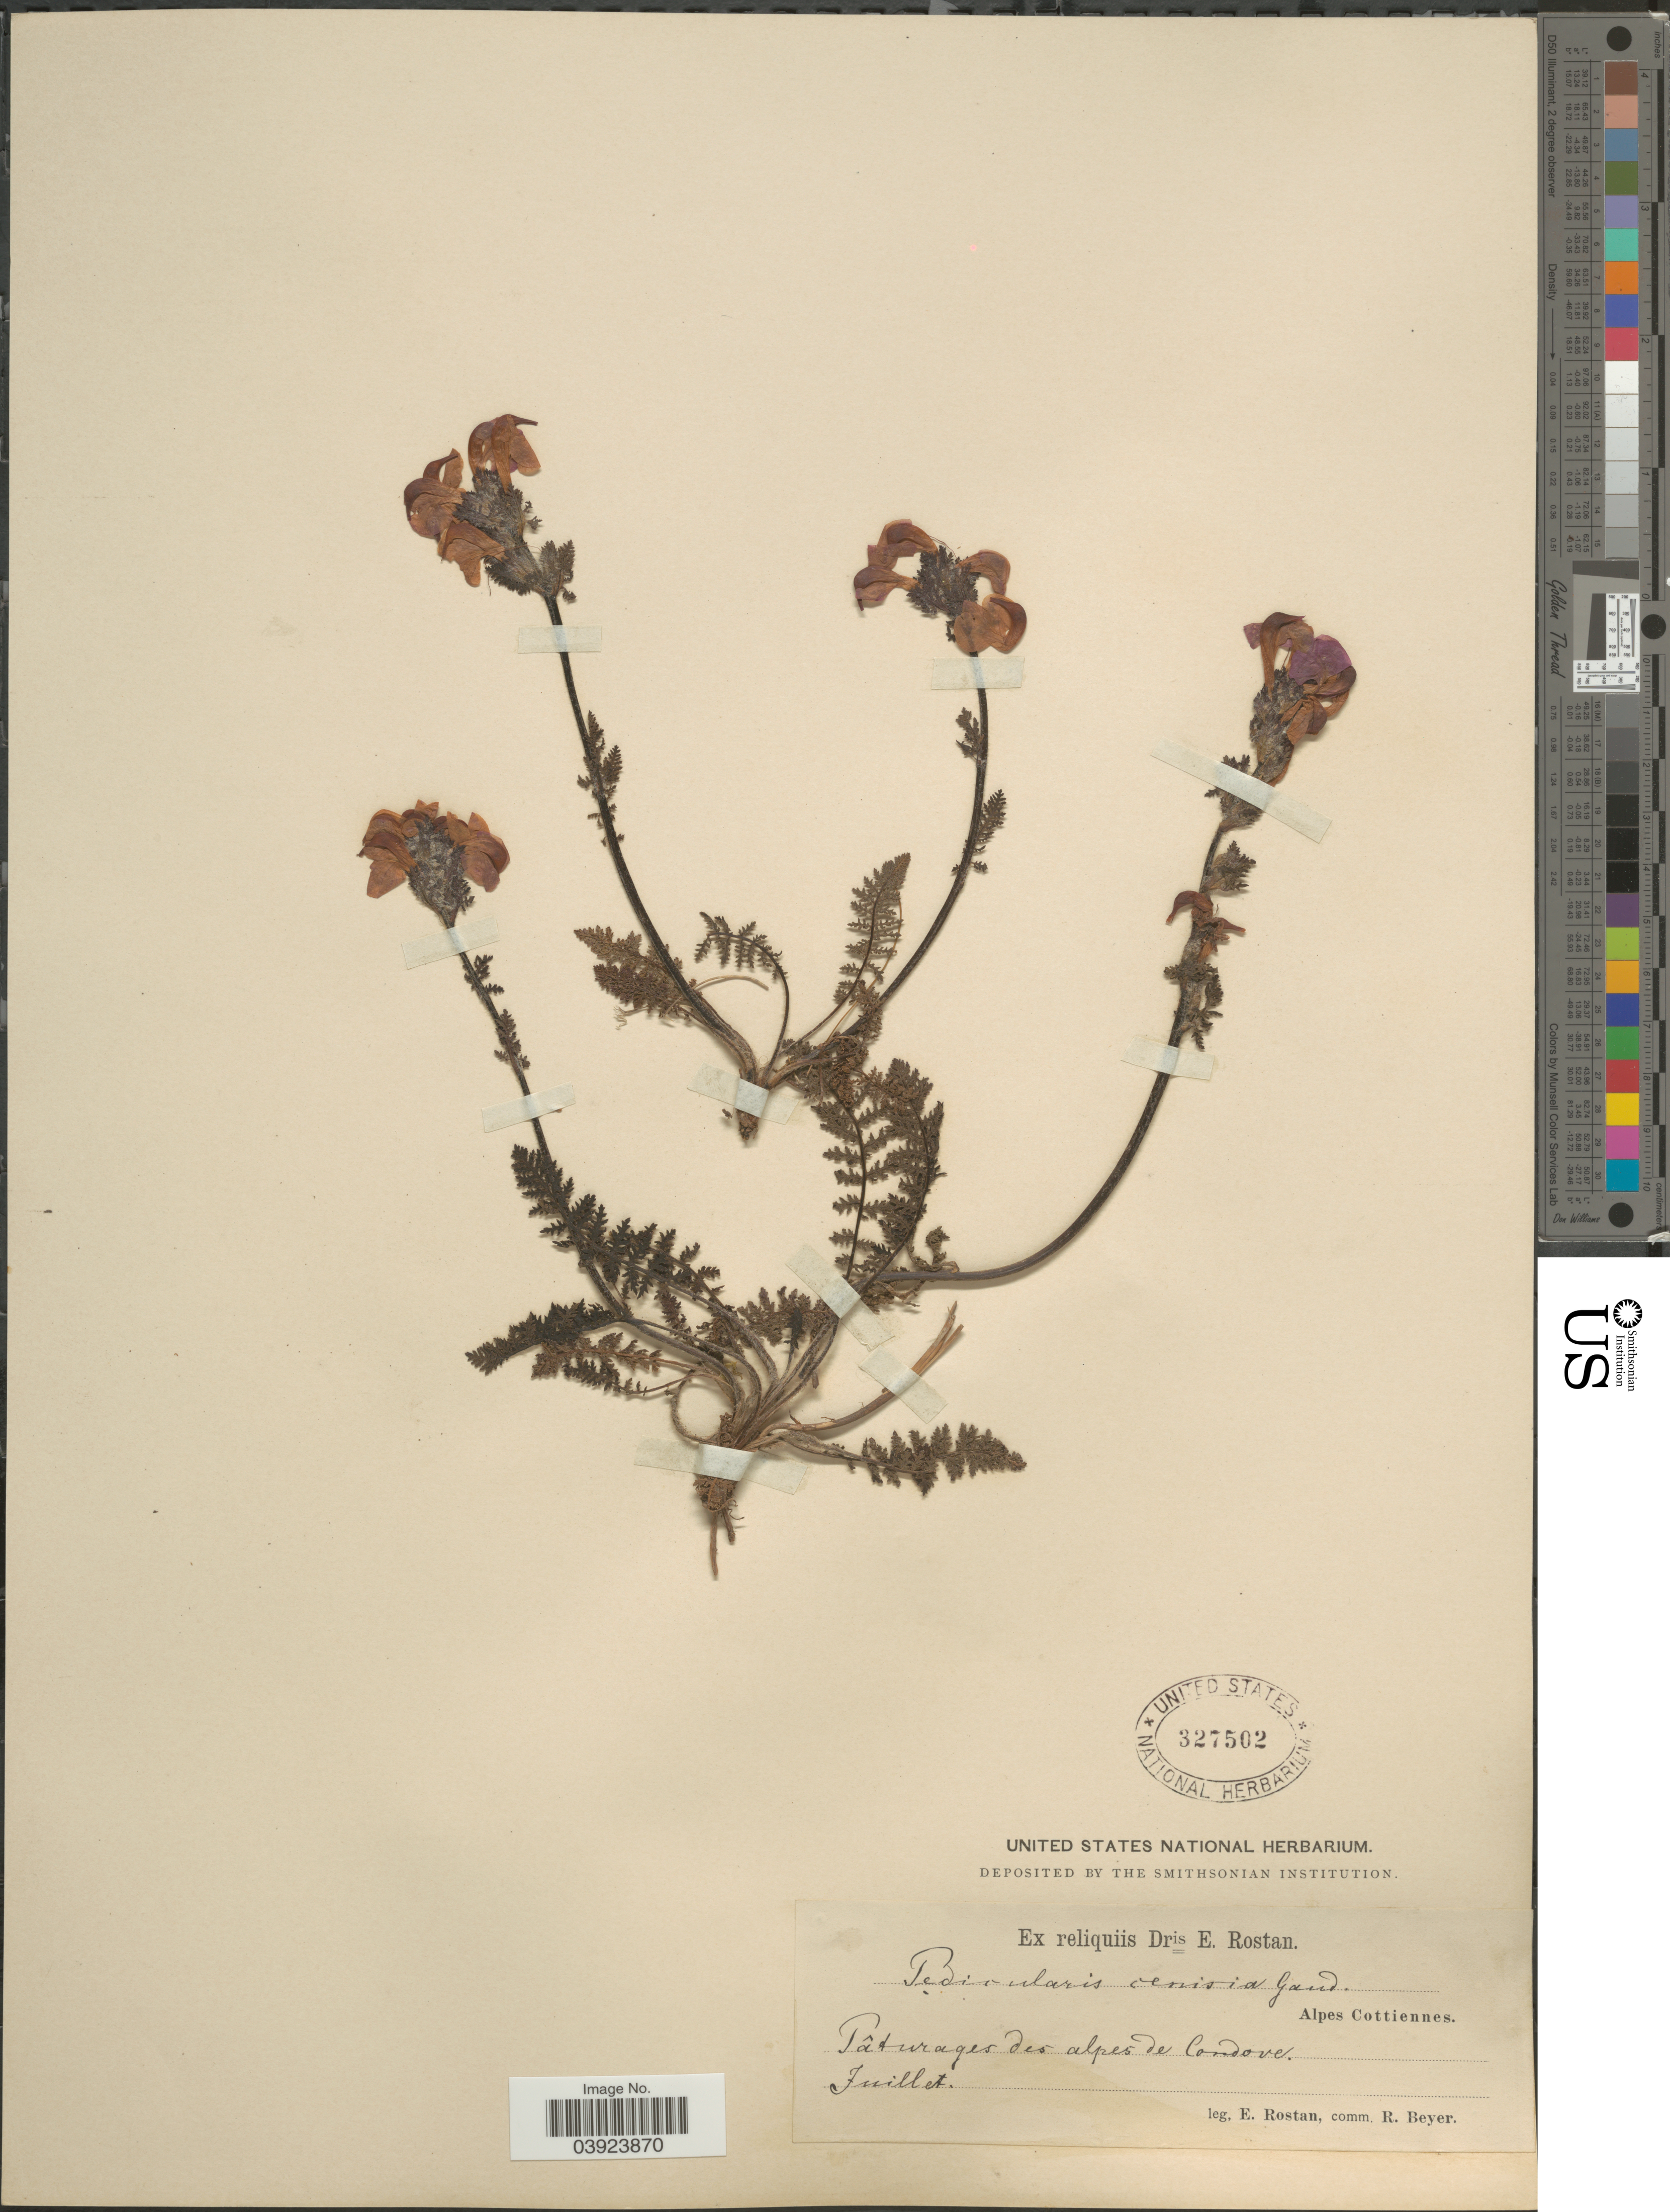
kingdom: Plantae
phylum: Tracheophyta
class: Magnoliopsida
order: Lamiales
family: Orobanchaceae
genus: Pedicularis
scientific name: Pedicularis cenisia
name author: Gaudin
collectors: E. Rostan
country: France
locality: Alpes Cottiennes. Pâturages des alpes de Cordove.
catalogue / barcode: US 327502